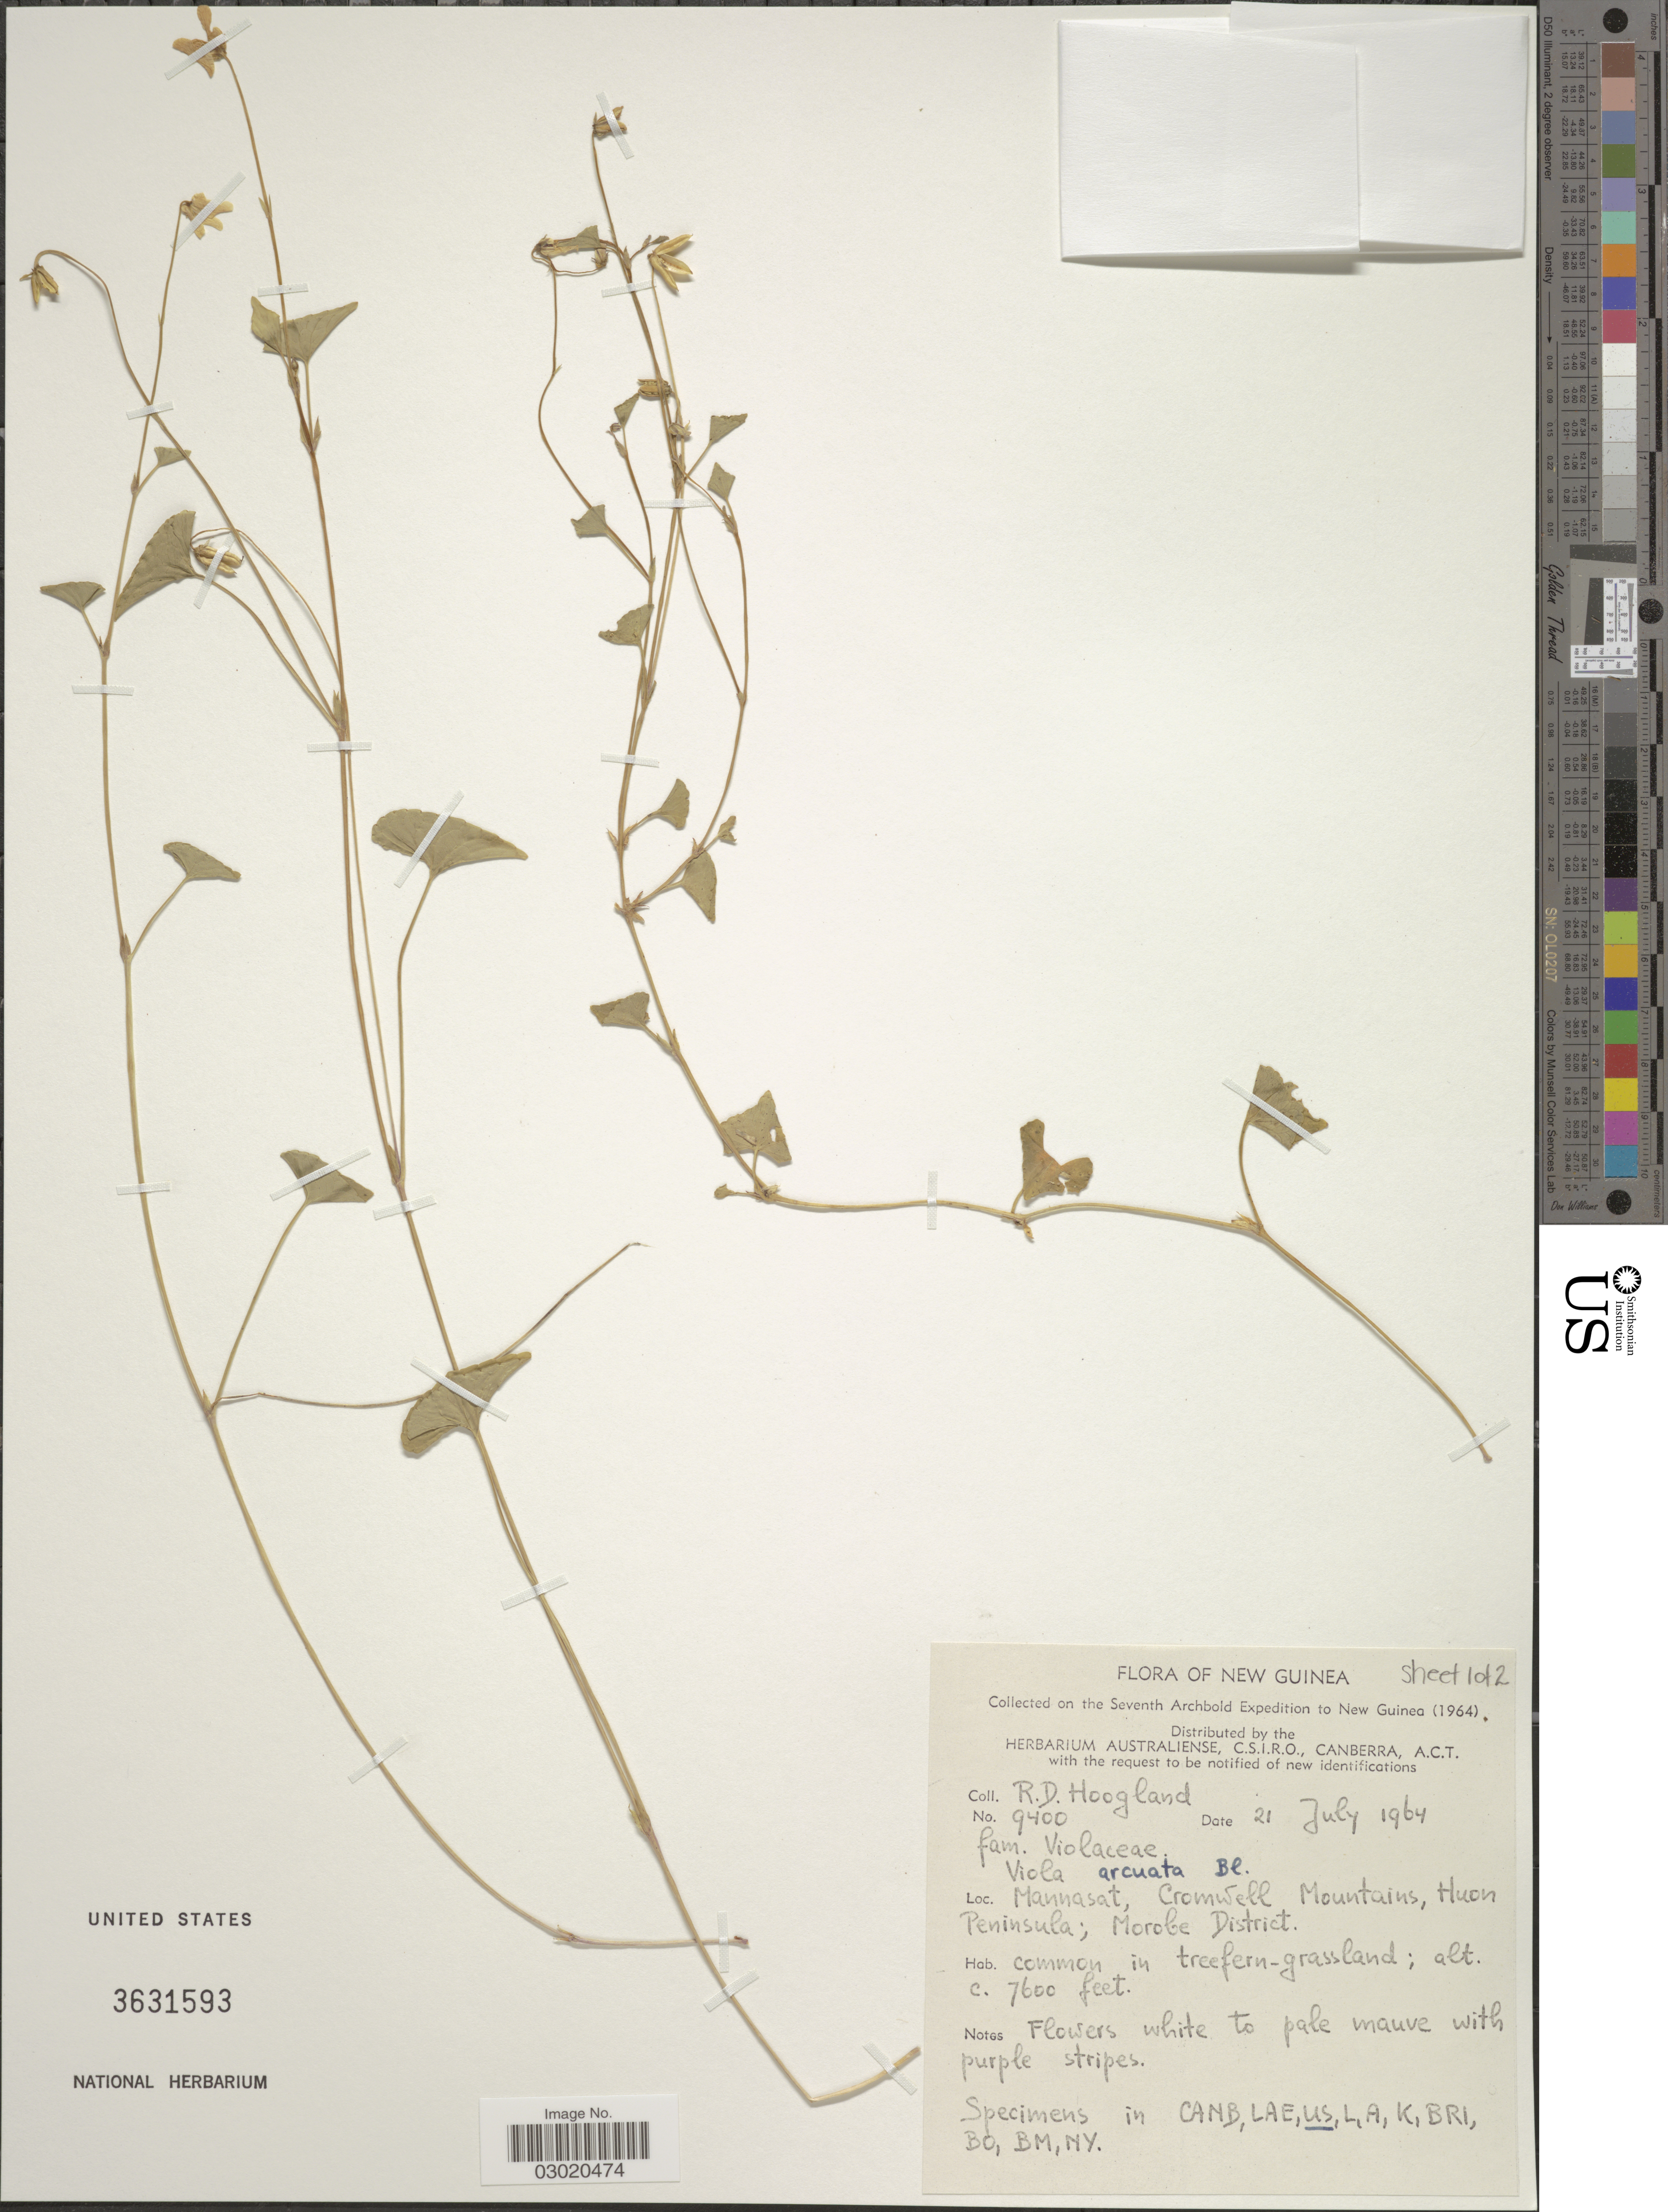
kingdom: Plantae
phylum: Tracheophyta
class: Magnoliopsida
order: Malpighiales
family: Violaceae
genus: Viola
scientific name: Viola arcuata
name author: Blume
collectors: R. D. Hoogland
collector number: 9400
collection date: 1964-07-21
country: Papua New Guinea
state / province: Morobe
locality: New Guinea. Mannasat, Cromwell Mountains, Huon Peninsula; Morobe District.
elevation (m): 2316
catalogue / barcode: US 3631593